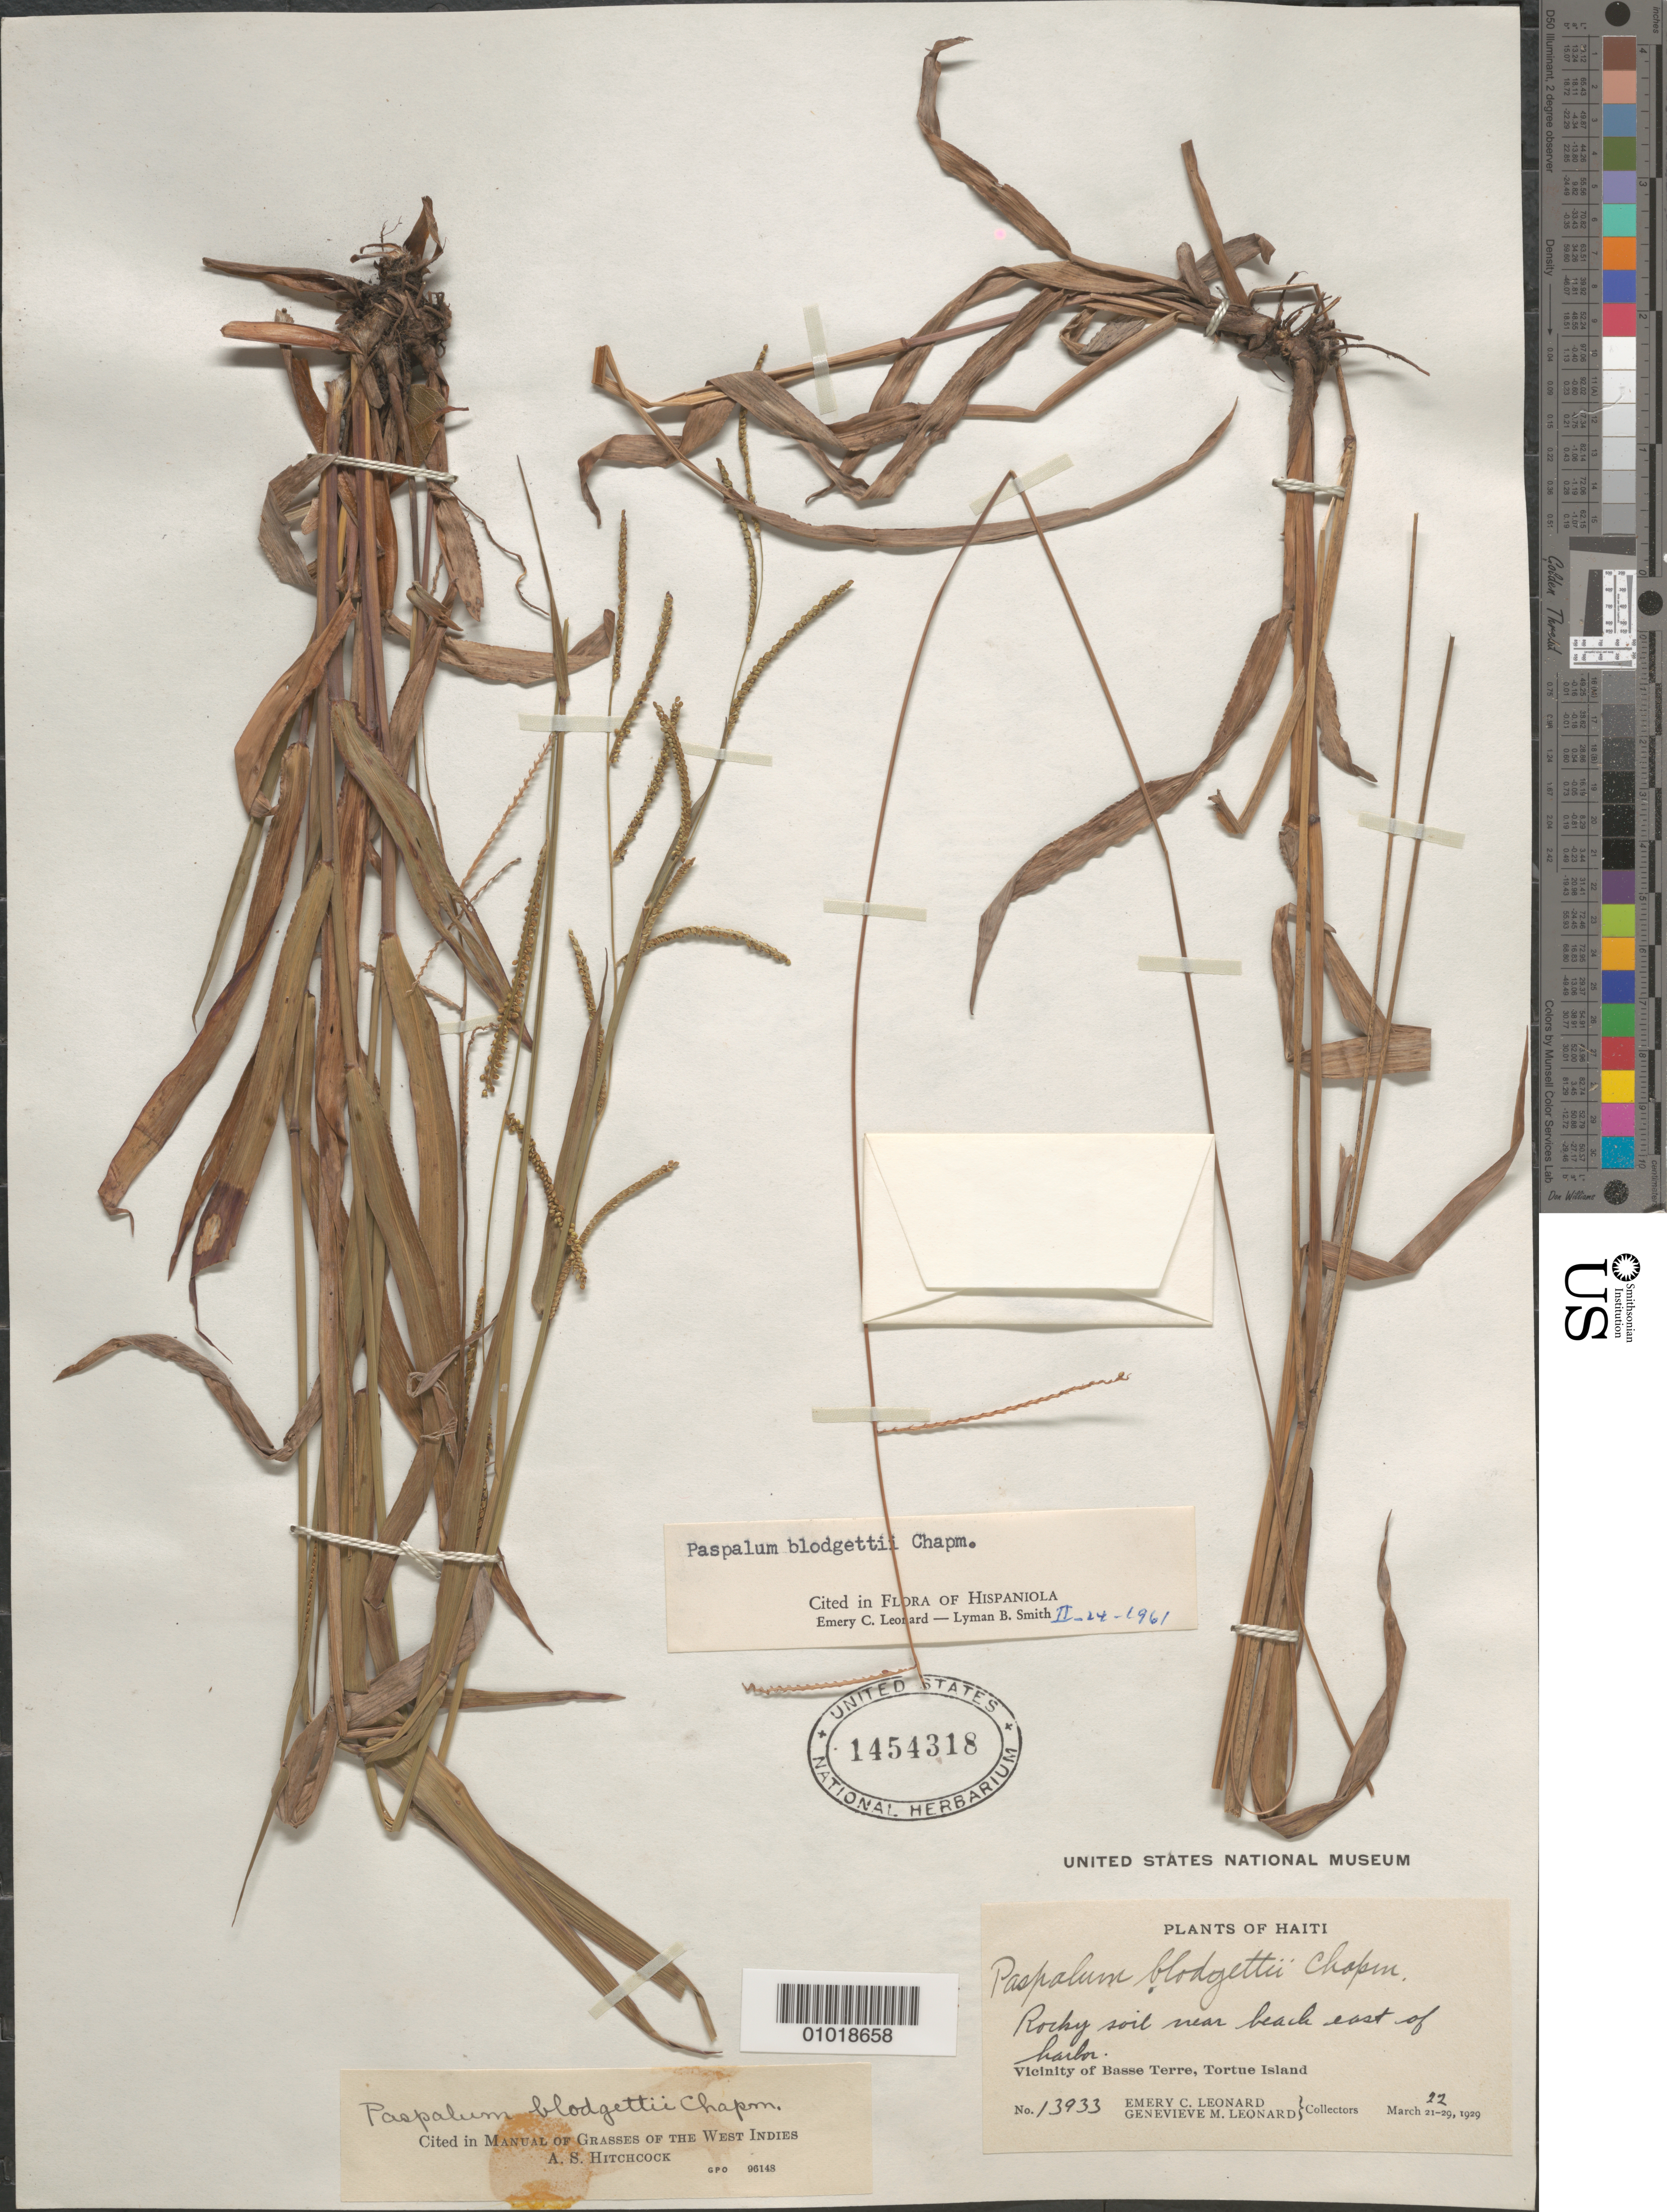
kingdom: Plantae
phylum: Tracheophyta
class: Liliopsida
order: Poales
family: Poaceae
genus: Paspalum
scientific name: Paspalum blodgettii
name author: Chapm.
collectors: E. C. Leonard & G. M. Leonard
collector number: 13933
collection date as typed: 12 Mar 1929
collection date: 1929-03-12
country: Haiti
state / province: Nord-Óuest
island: Île de la Tortue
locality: Vic. of Basse Terre, Tortue Island, rocky soil near beach coast of harbor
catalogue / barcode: US 1454318